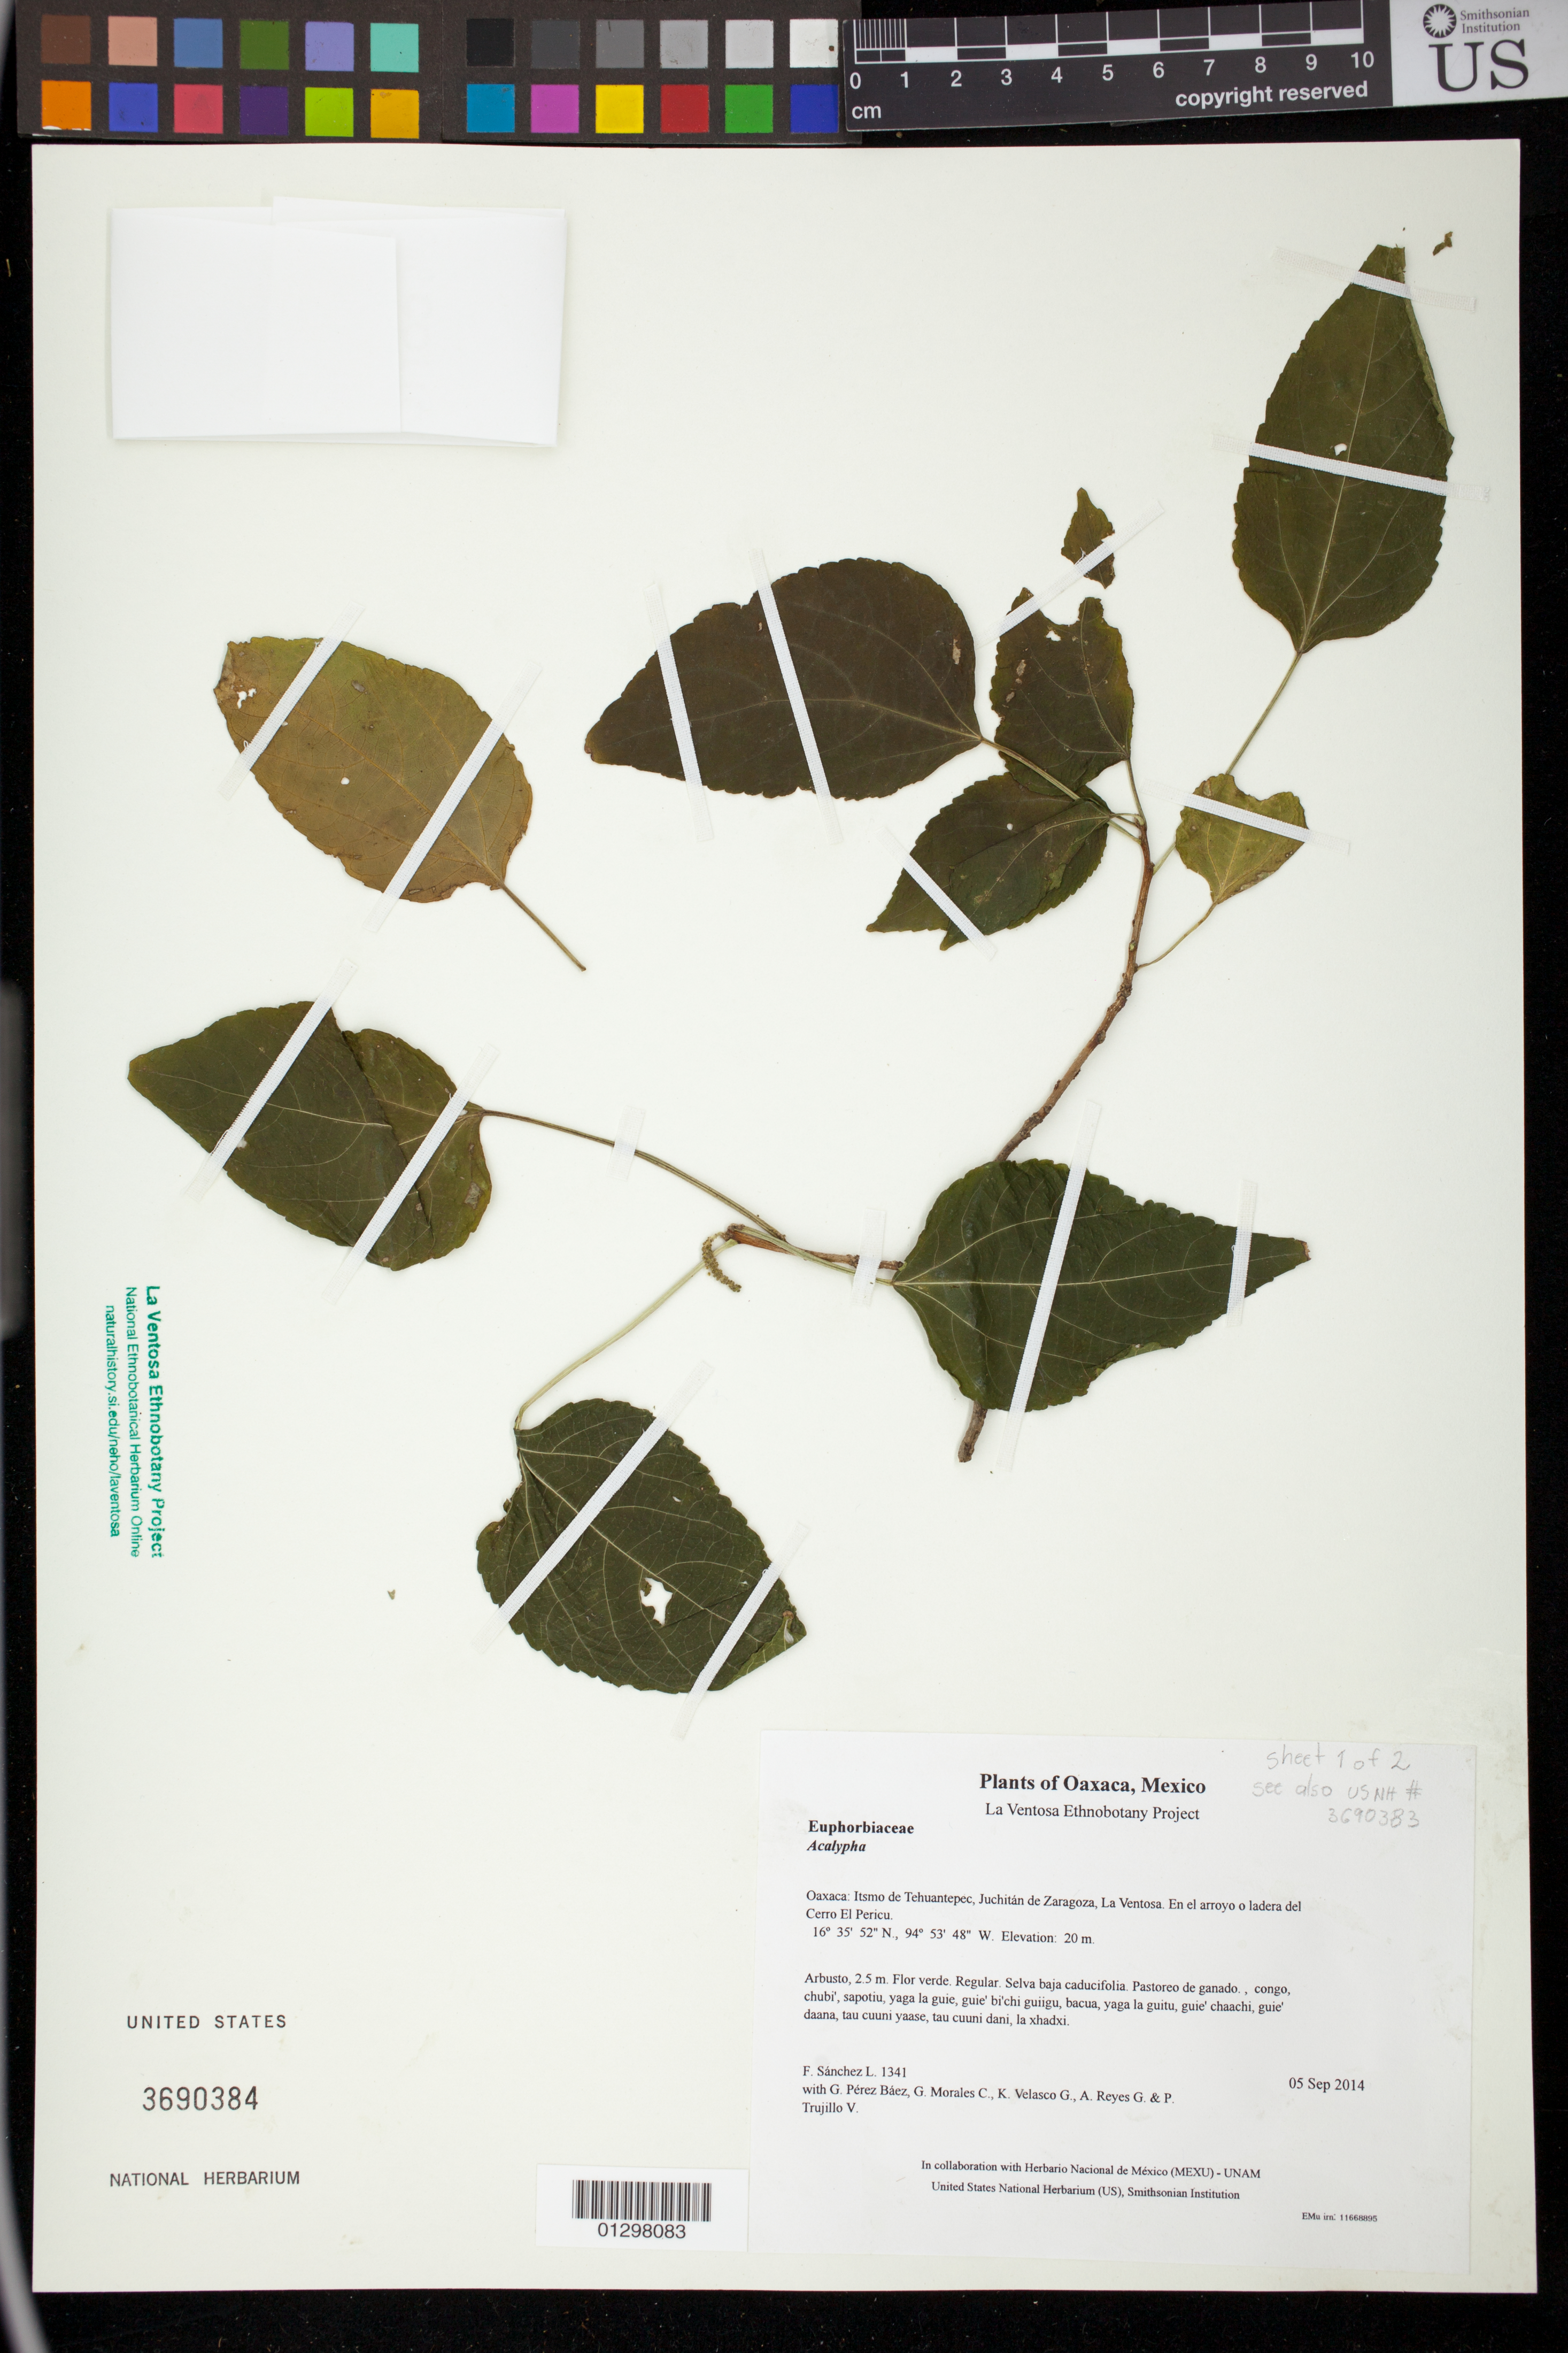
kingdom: Plantae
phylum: Tracheophyta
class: Magnoliopsida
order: Malpighiales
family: Euphorbiaceae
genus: Acalypha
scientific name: Acalypha schiedeana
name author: Schltdl.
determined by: Martínez Gordillo, M.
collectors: F. Sánchez L., G. Pérez Báez, G. Morales C., K. Velasco G., A. Reyes G. & P. Trujillo V.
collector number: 1341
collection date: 2014-09-05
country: Mexico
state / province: Oaxaca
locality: Itsmo de Tehuantepec, Juchitán de Zaragoza, La Ventosa. En el arroyo o ladera del Cerro El Pericu.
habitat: Selva baja caducifolia. Pastoreo de ganado.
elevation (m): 20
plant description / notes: MEXU, US; Yaga bandaga. 2.5 m. Guie' naga'. Nuu.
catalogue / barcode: US 3690384